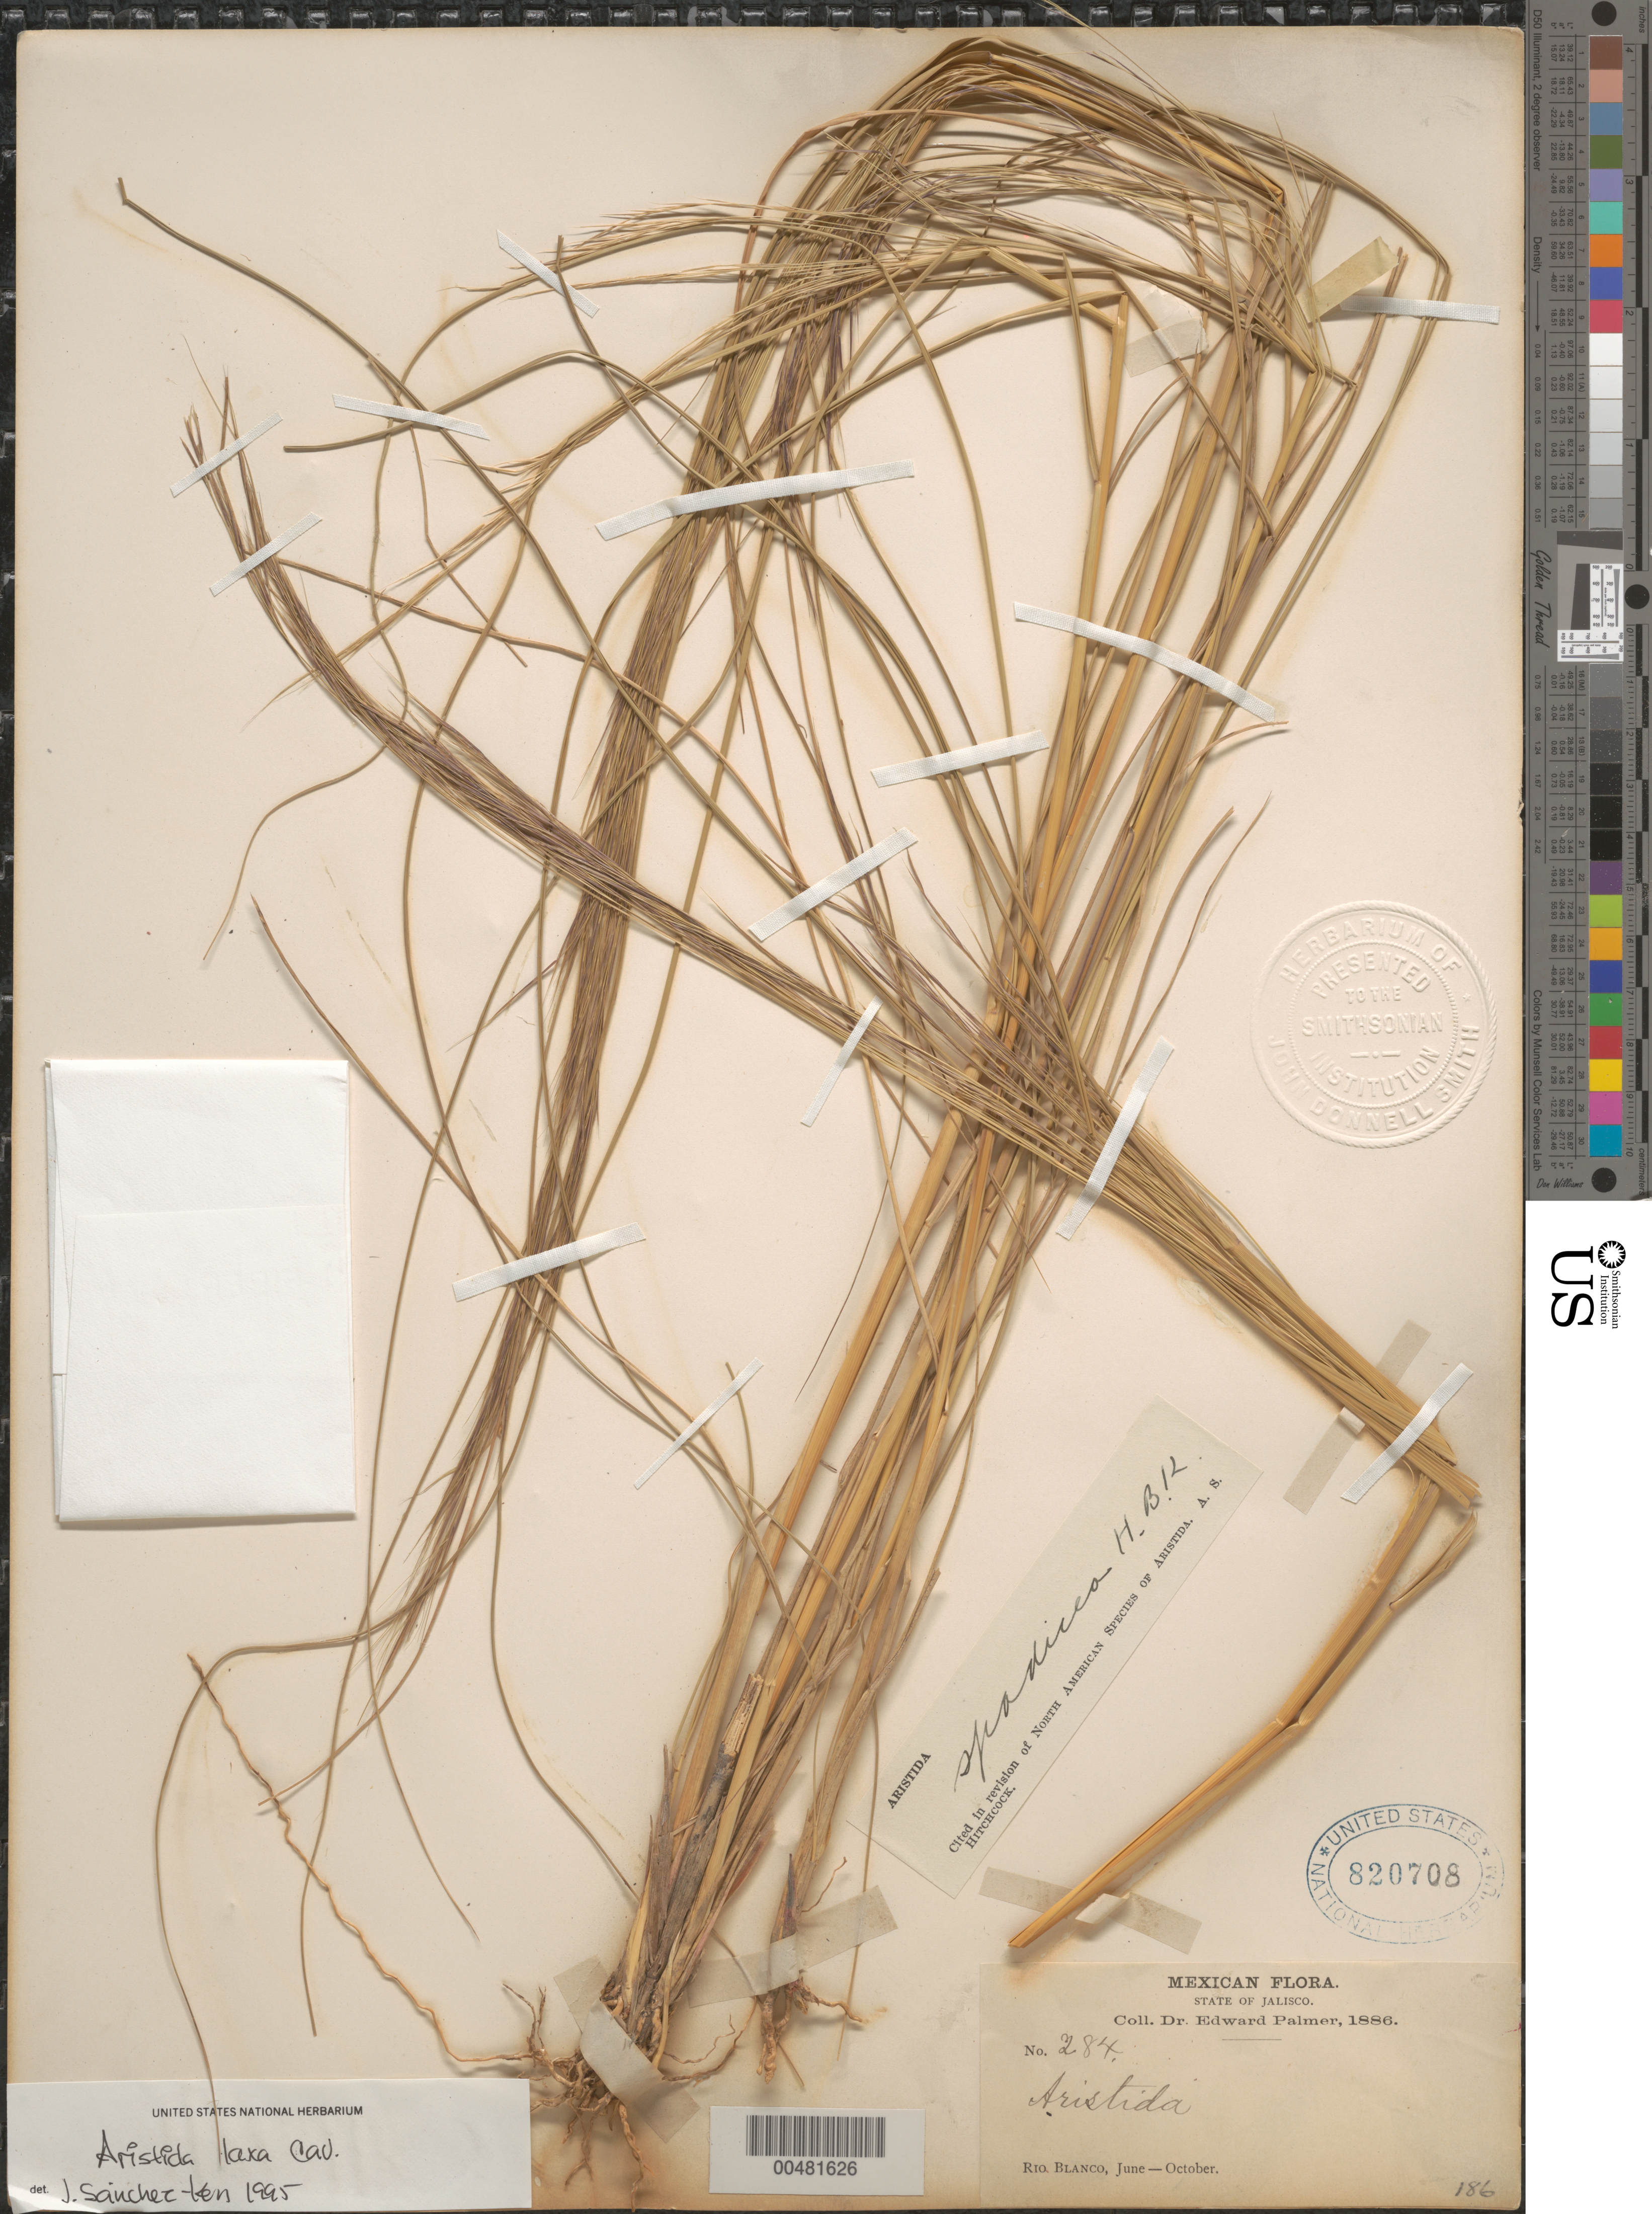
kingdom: Plantae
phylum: Tracheophyta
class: Liliopsida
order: Poales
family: Poaceae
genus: Aristida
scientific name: Aristida laxa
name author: Cav.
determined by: Sánchez-Ken, J. G.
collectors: E. Palmer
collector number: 284/186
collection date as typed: Jun 1886 to Oct 1886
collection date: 1886-06/1886-10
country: Mexico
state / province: Jalisco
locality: Rio Blanco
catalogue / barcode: US 820708